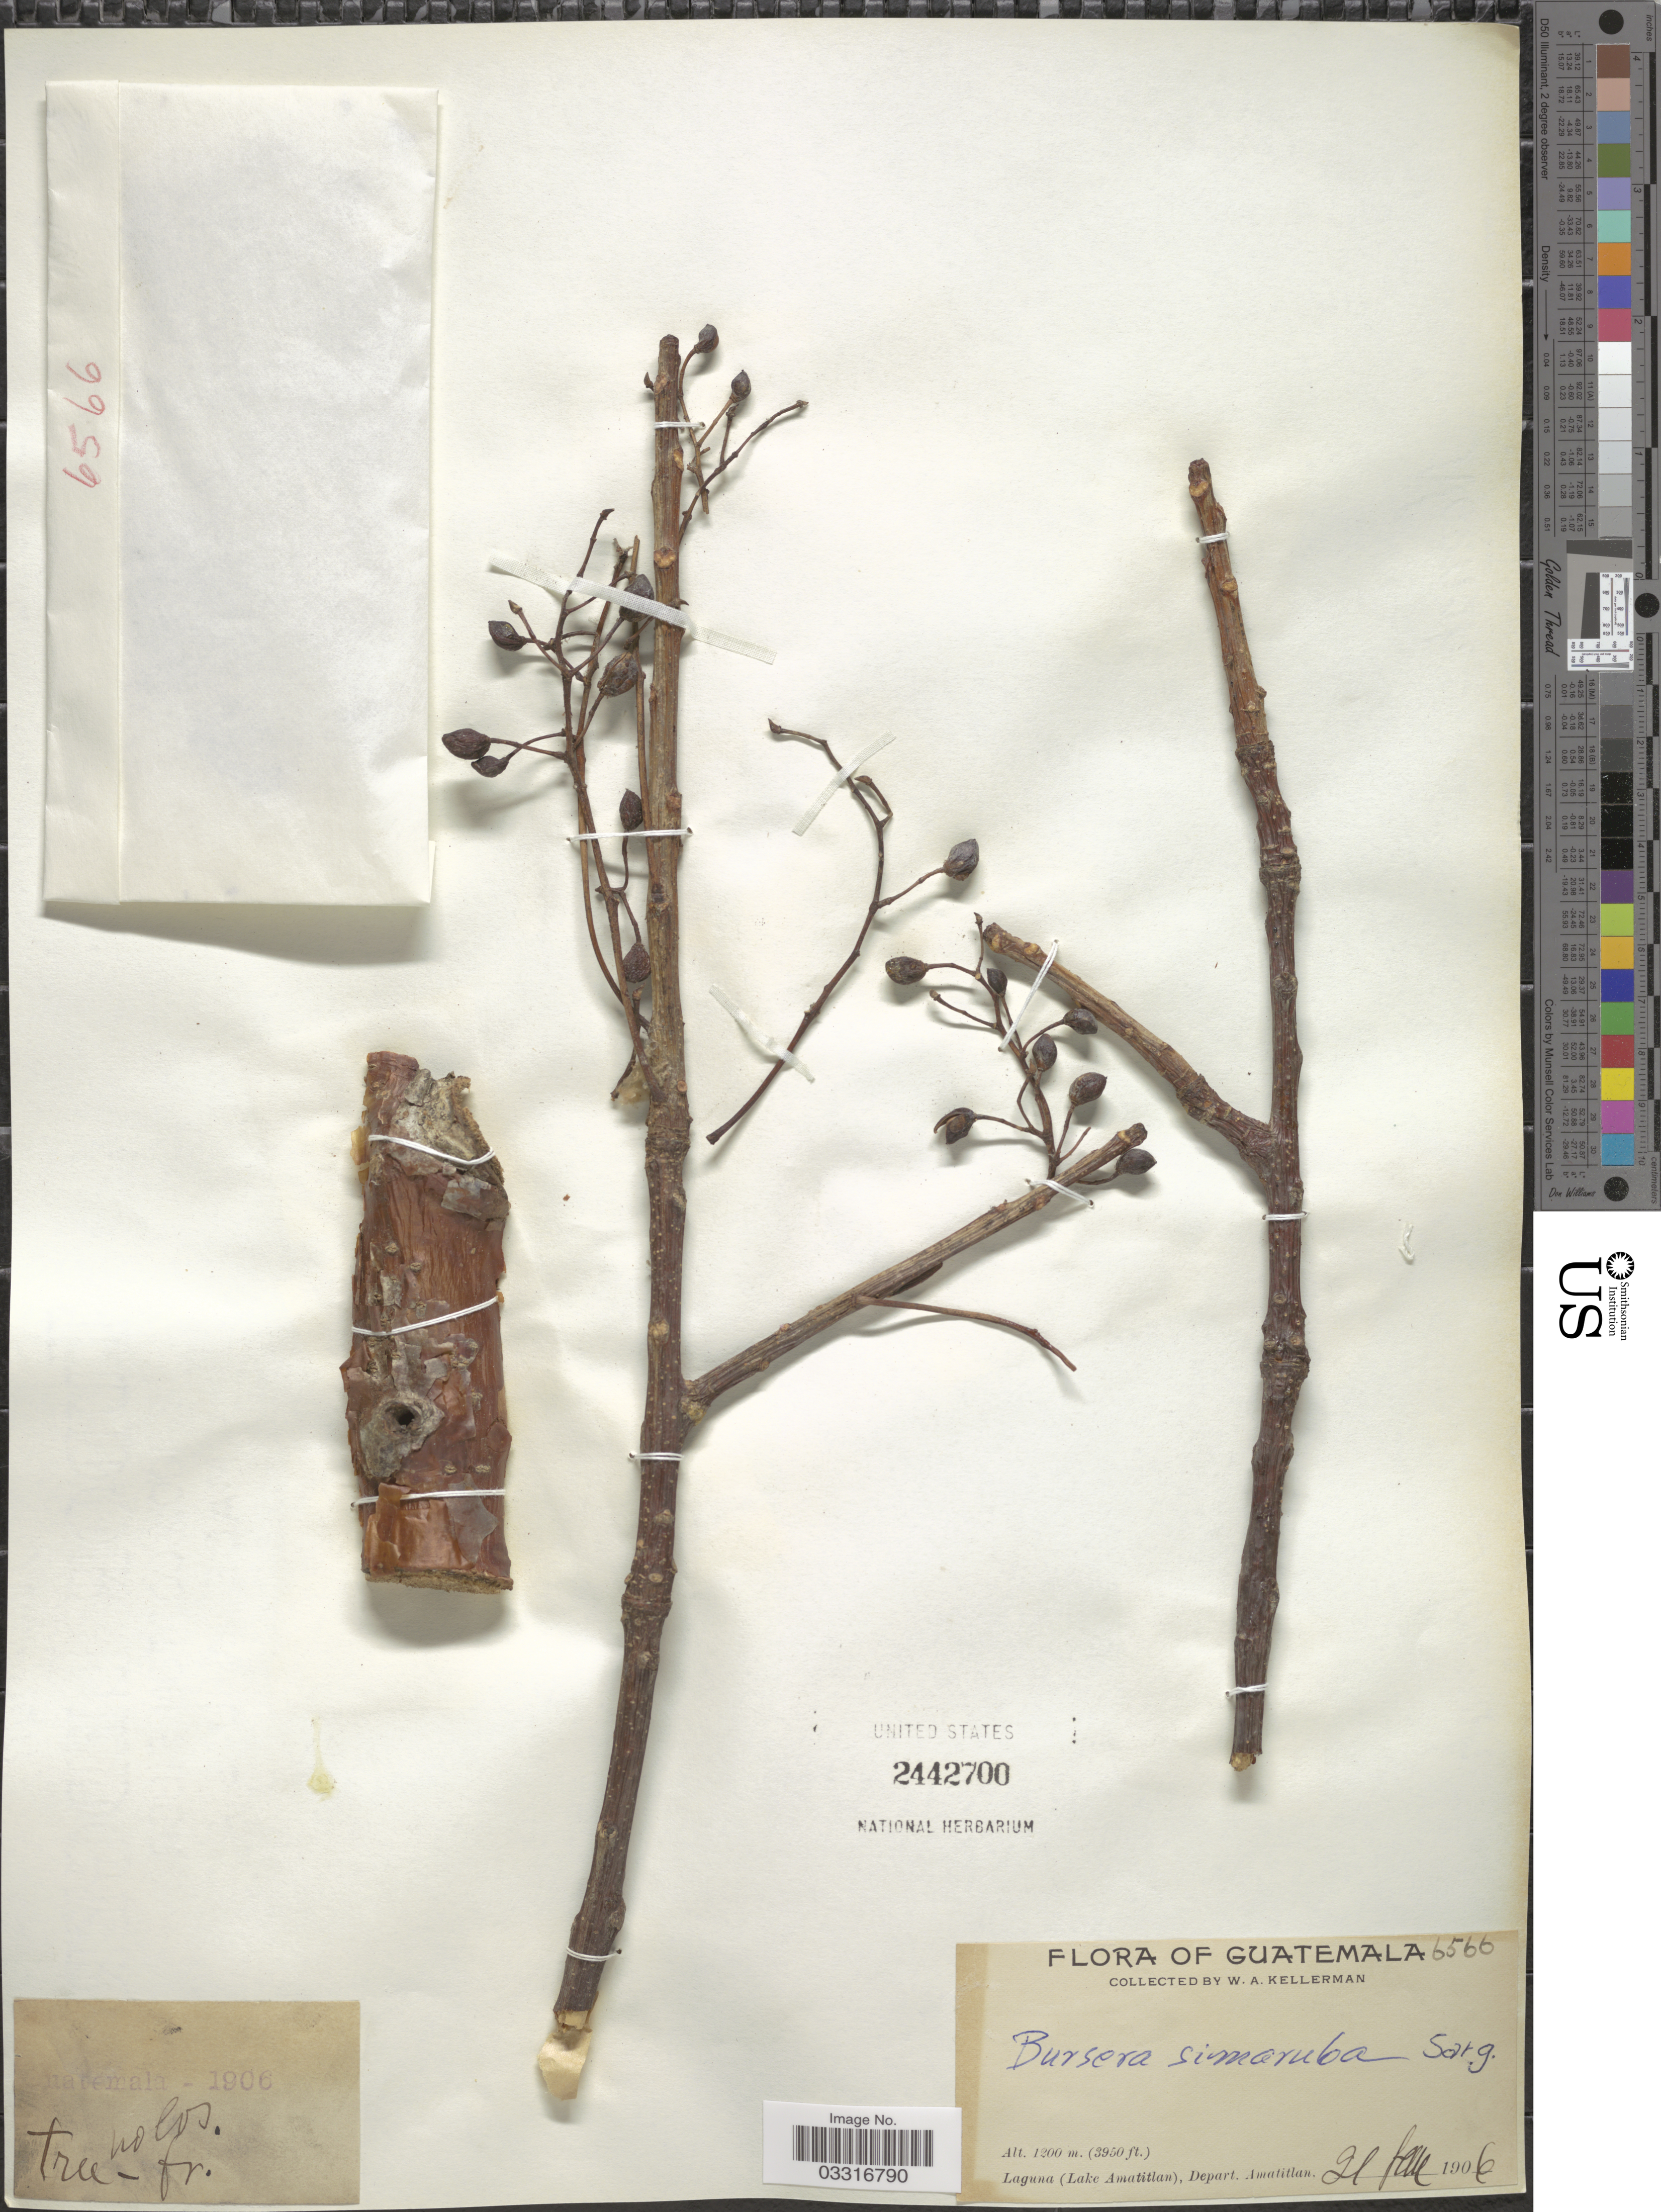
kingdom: Plantae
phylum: Tracheophyta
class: Magnoliopsida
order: Sapindales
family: Burseraceae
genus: Bursera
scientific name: Bursera simaruba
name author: (L.) Sarg.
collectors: W. Kellerman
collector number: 6566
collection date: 1906-01-21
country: Guatemala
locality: Laguna (Lake Amatitlan), Depart. Amatitlan.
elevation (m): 1200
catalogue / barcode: US 2442700